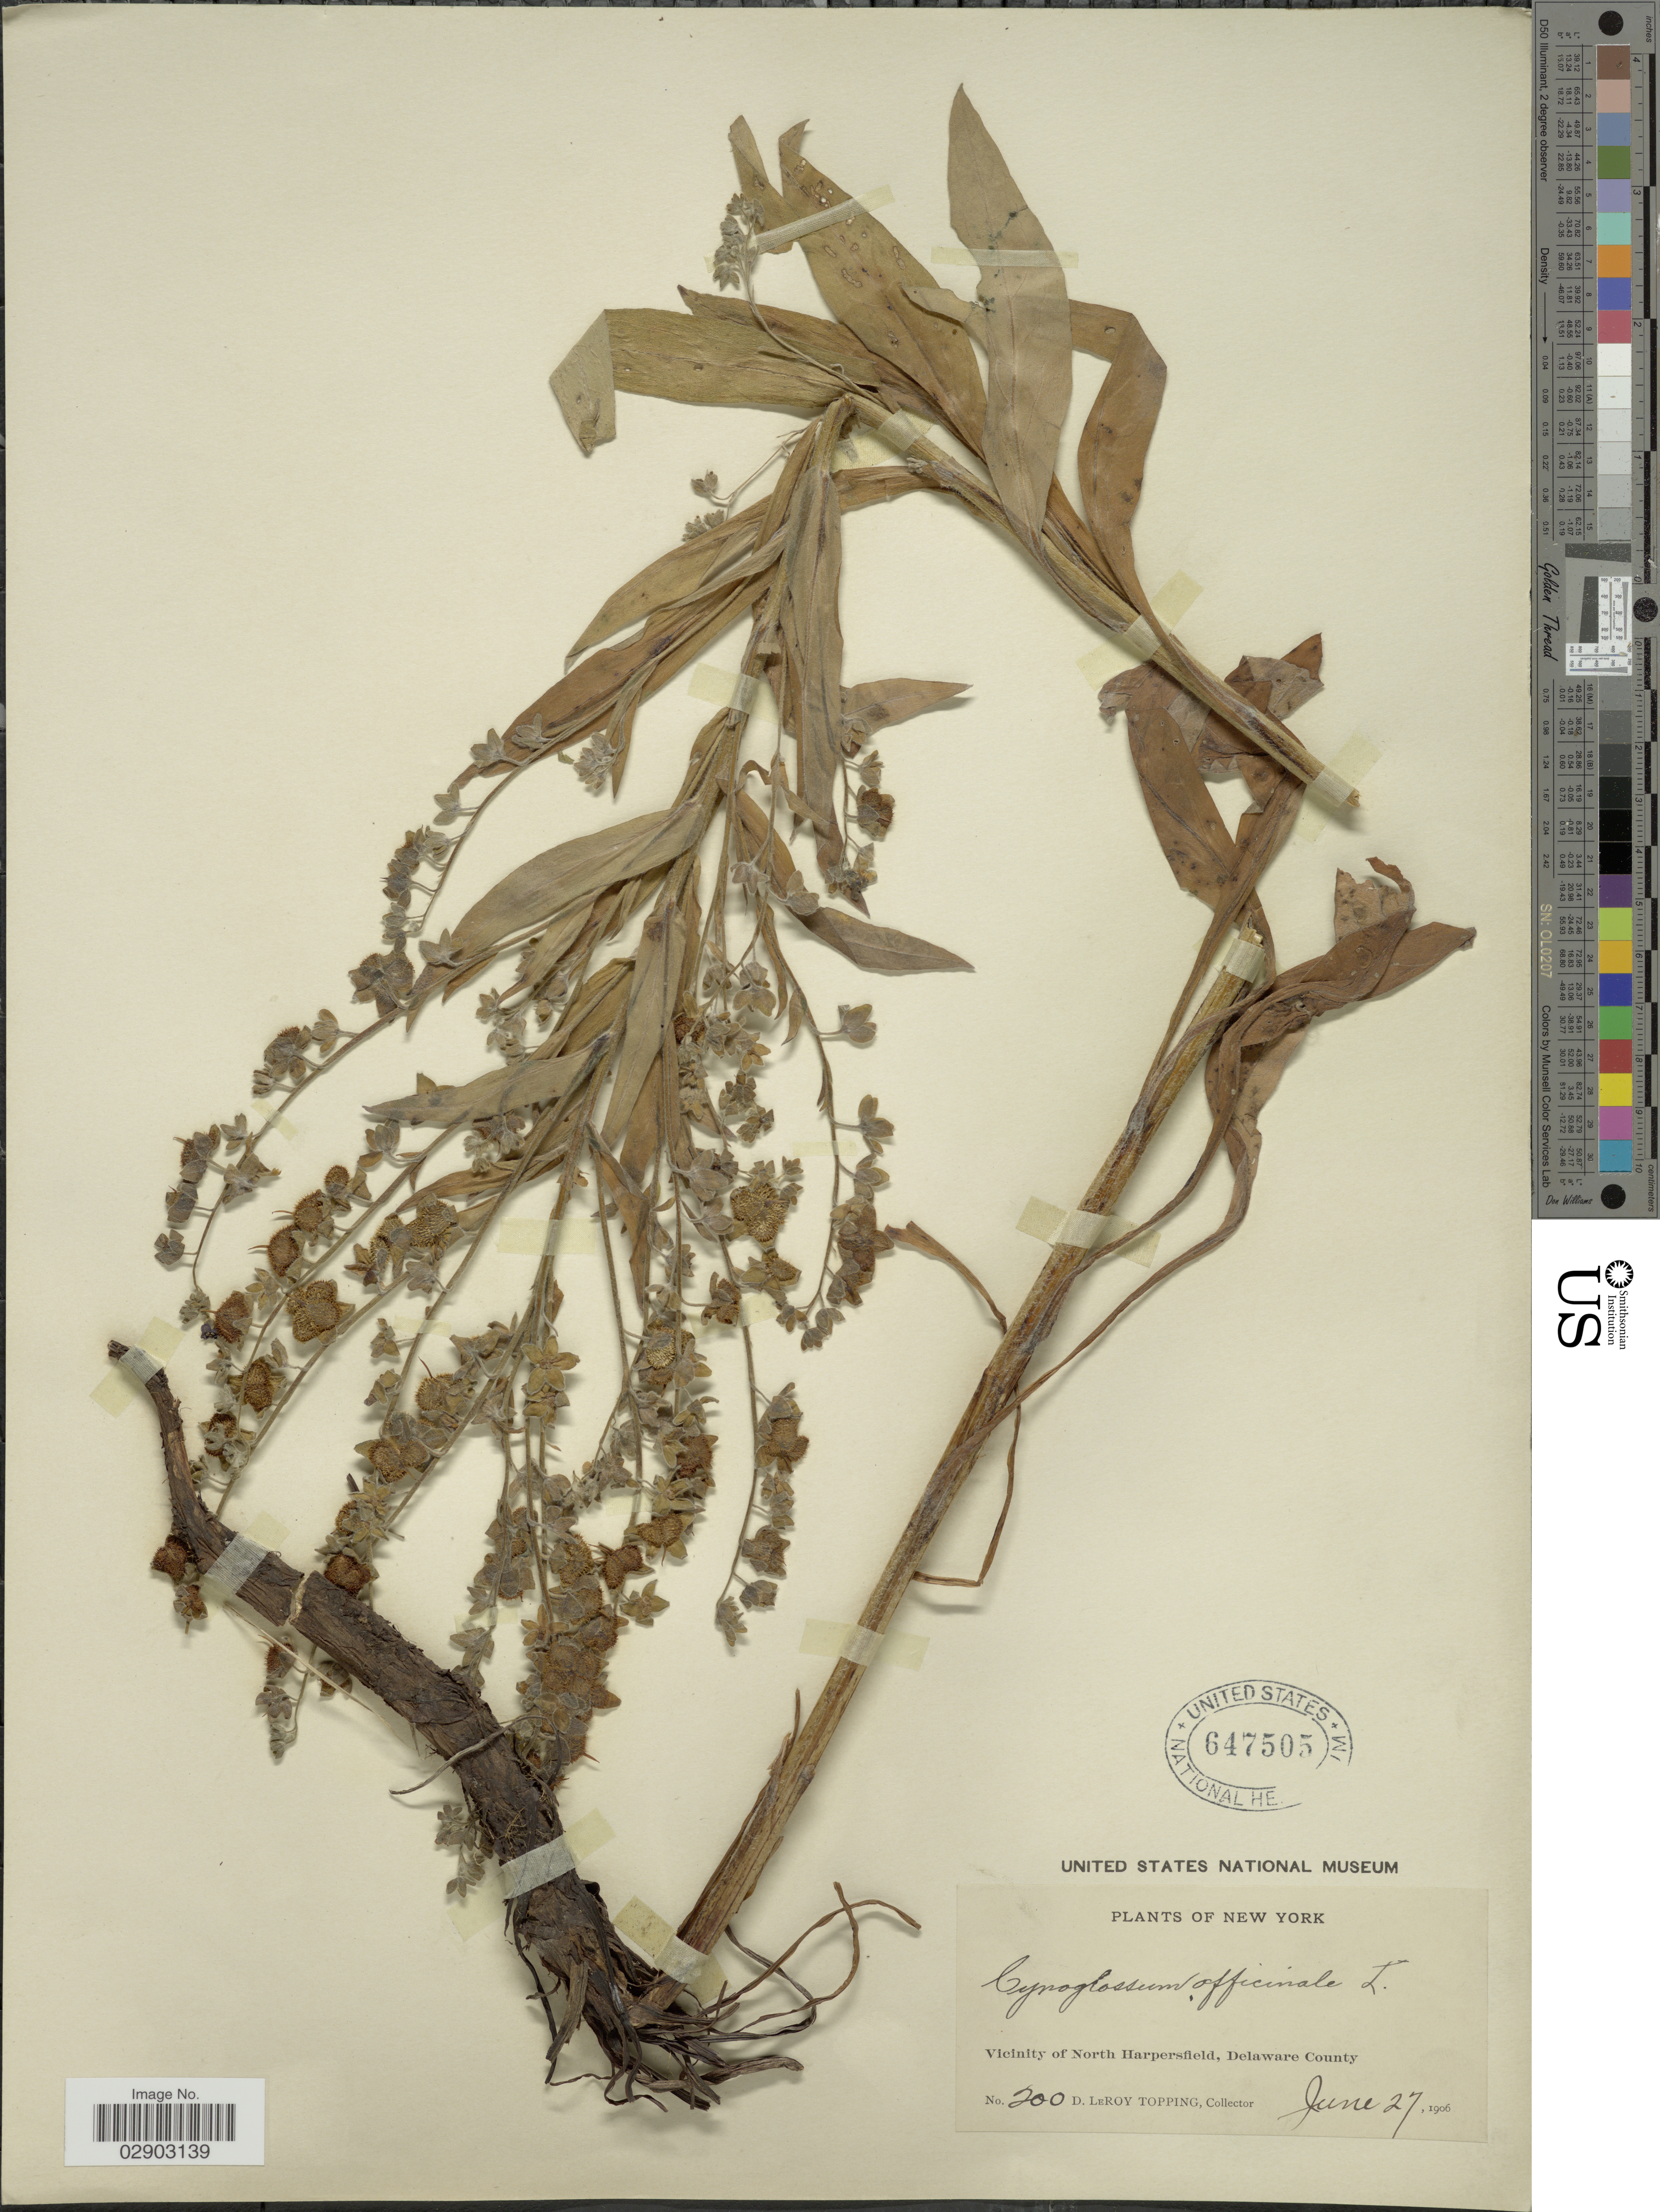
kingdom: Plantae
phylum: Tracheophyta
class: Magnoliopsida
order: Boraginales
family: Boraginaceae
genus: Cynoglossum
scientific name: Cynoglossum officinale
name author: L.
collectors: D. L. Topping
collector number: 200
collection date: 1906-06-27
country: United States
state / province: New York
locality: Vicinity of North Harpersfield, Delaware County.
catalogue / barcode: US 647505